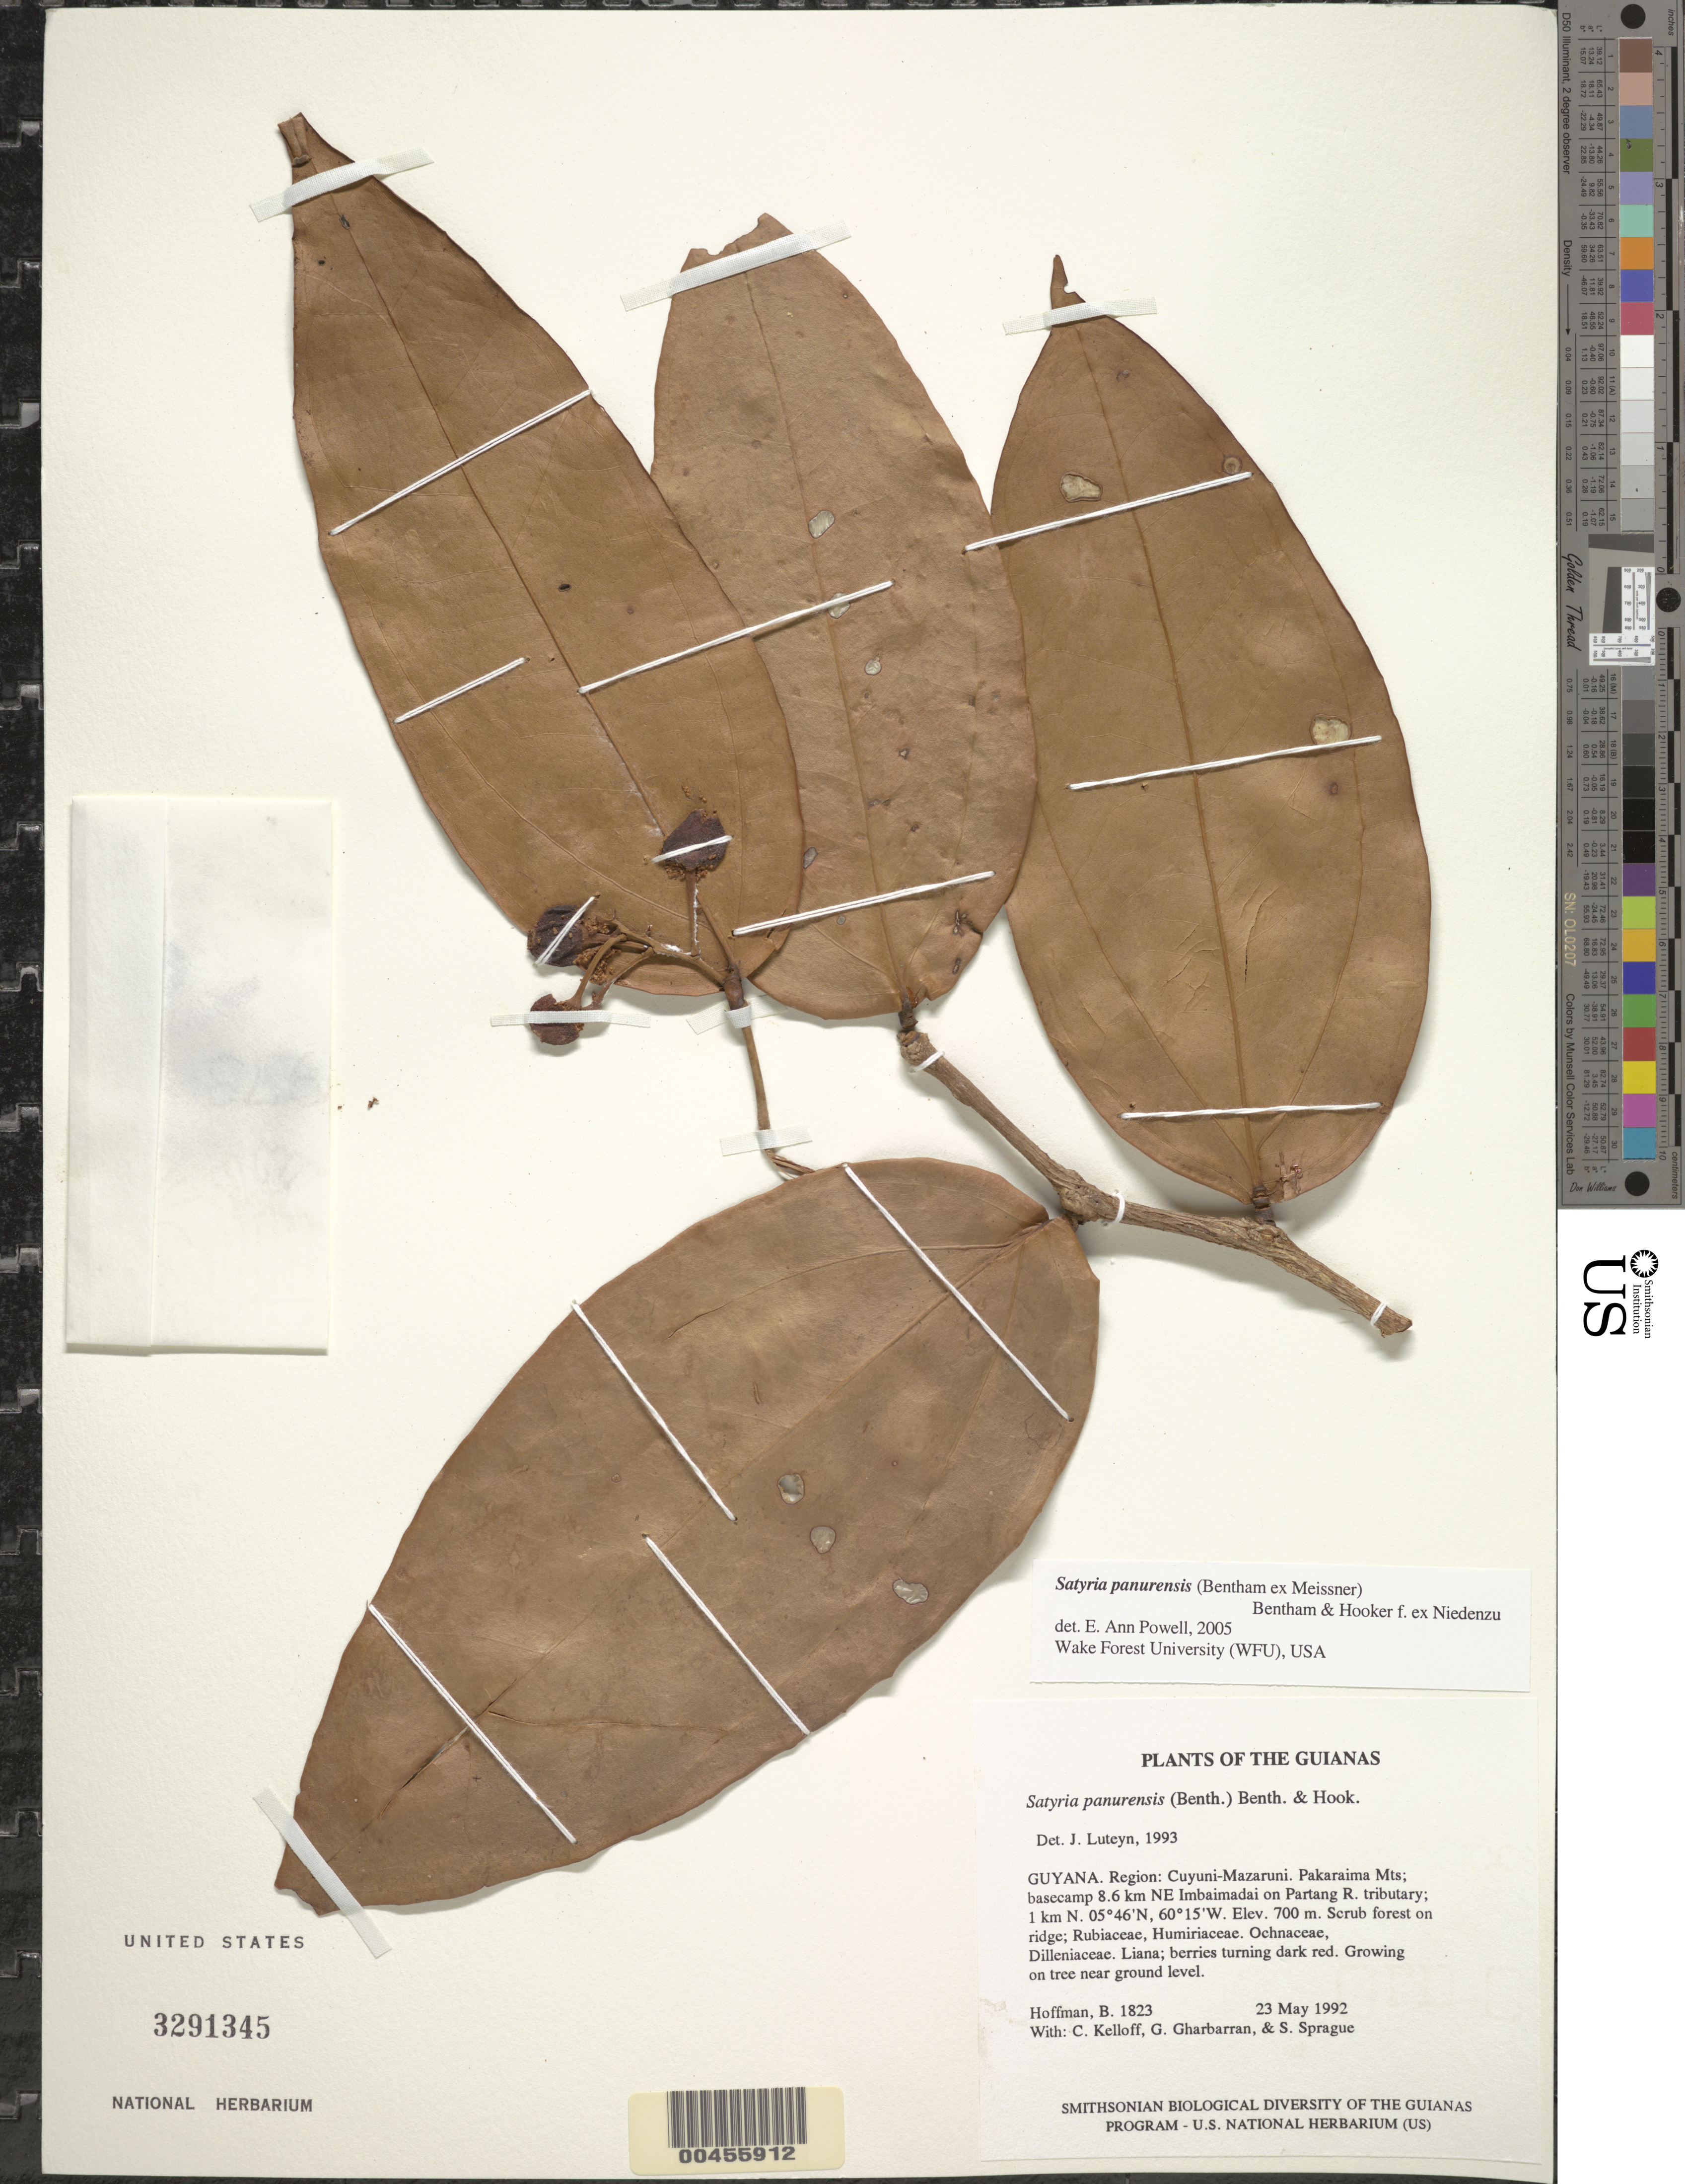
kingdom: Plantae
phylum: Tracheophyta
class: Magnoliopsida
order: Ericales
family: Ericaceae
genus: Satyria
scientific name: Satyria panurensis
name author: (Benth. ex Meisn.) Benth. & Hook. f. ex Nied.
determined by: Luteyn, J. L.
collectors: B. Hoffman, C. L. Kelloff, G. Gharbarran & S. Sprague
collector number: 1823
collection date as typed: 23 May 1992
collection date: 1992-05-23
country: Guyana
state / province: Cuyuni-Mazaruni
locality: Pakaraima Mts; basecamp 8.6 km NE Imbaimadai on Partang River tributary; 1 km N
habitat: Scrub forest on ridge; Rubiaceae, Humiriaceae. Ochnaceae, Dilleniaceae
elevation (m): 700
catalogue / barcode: US 3291345